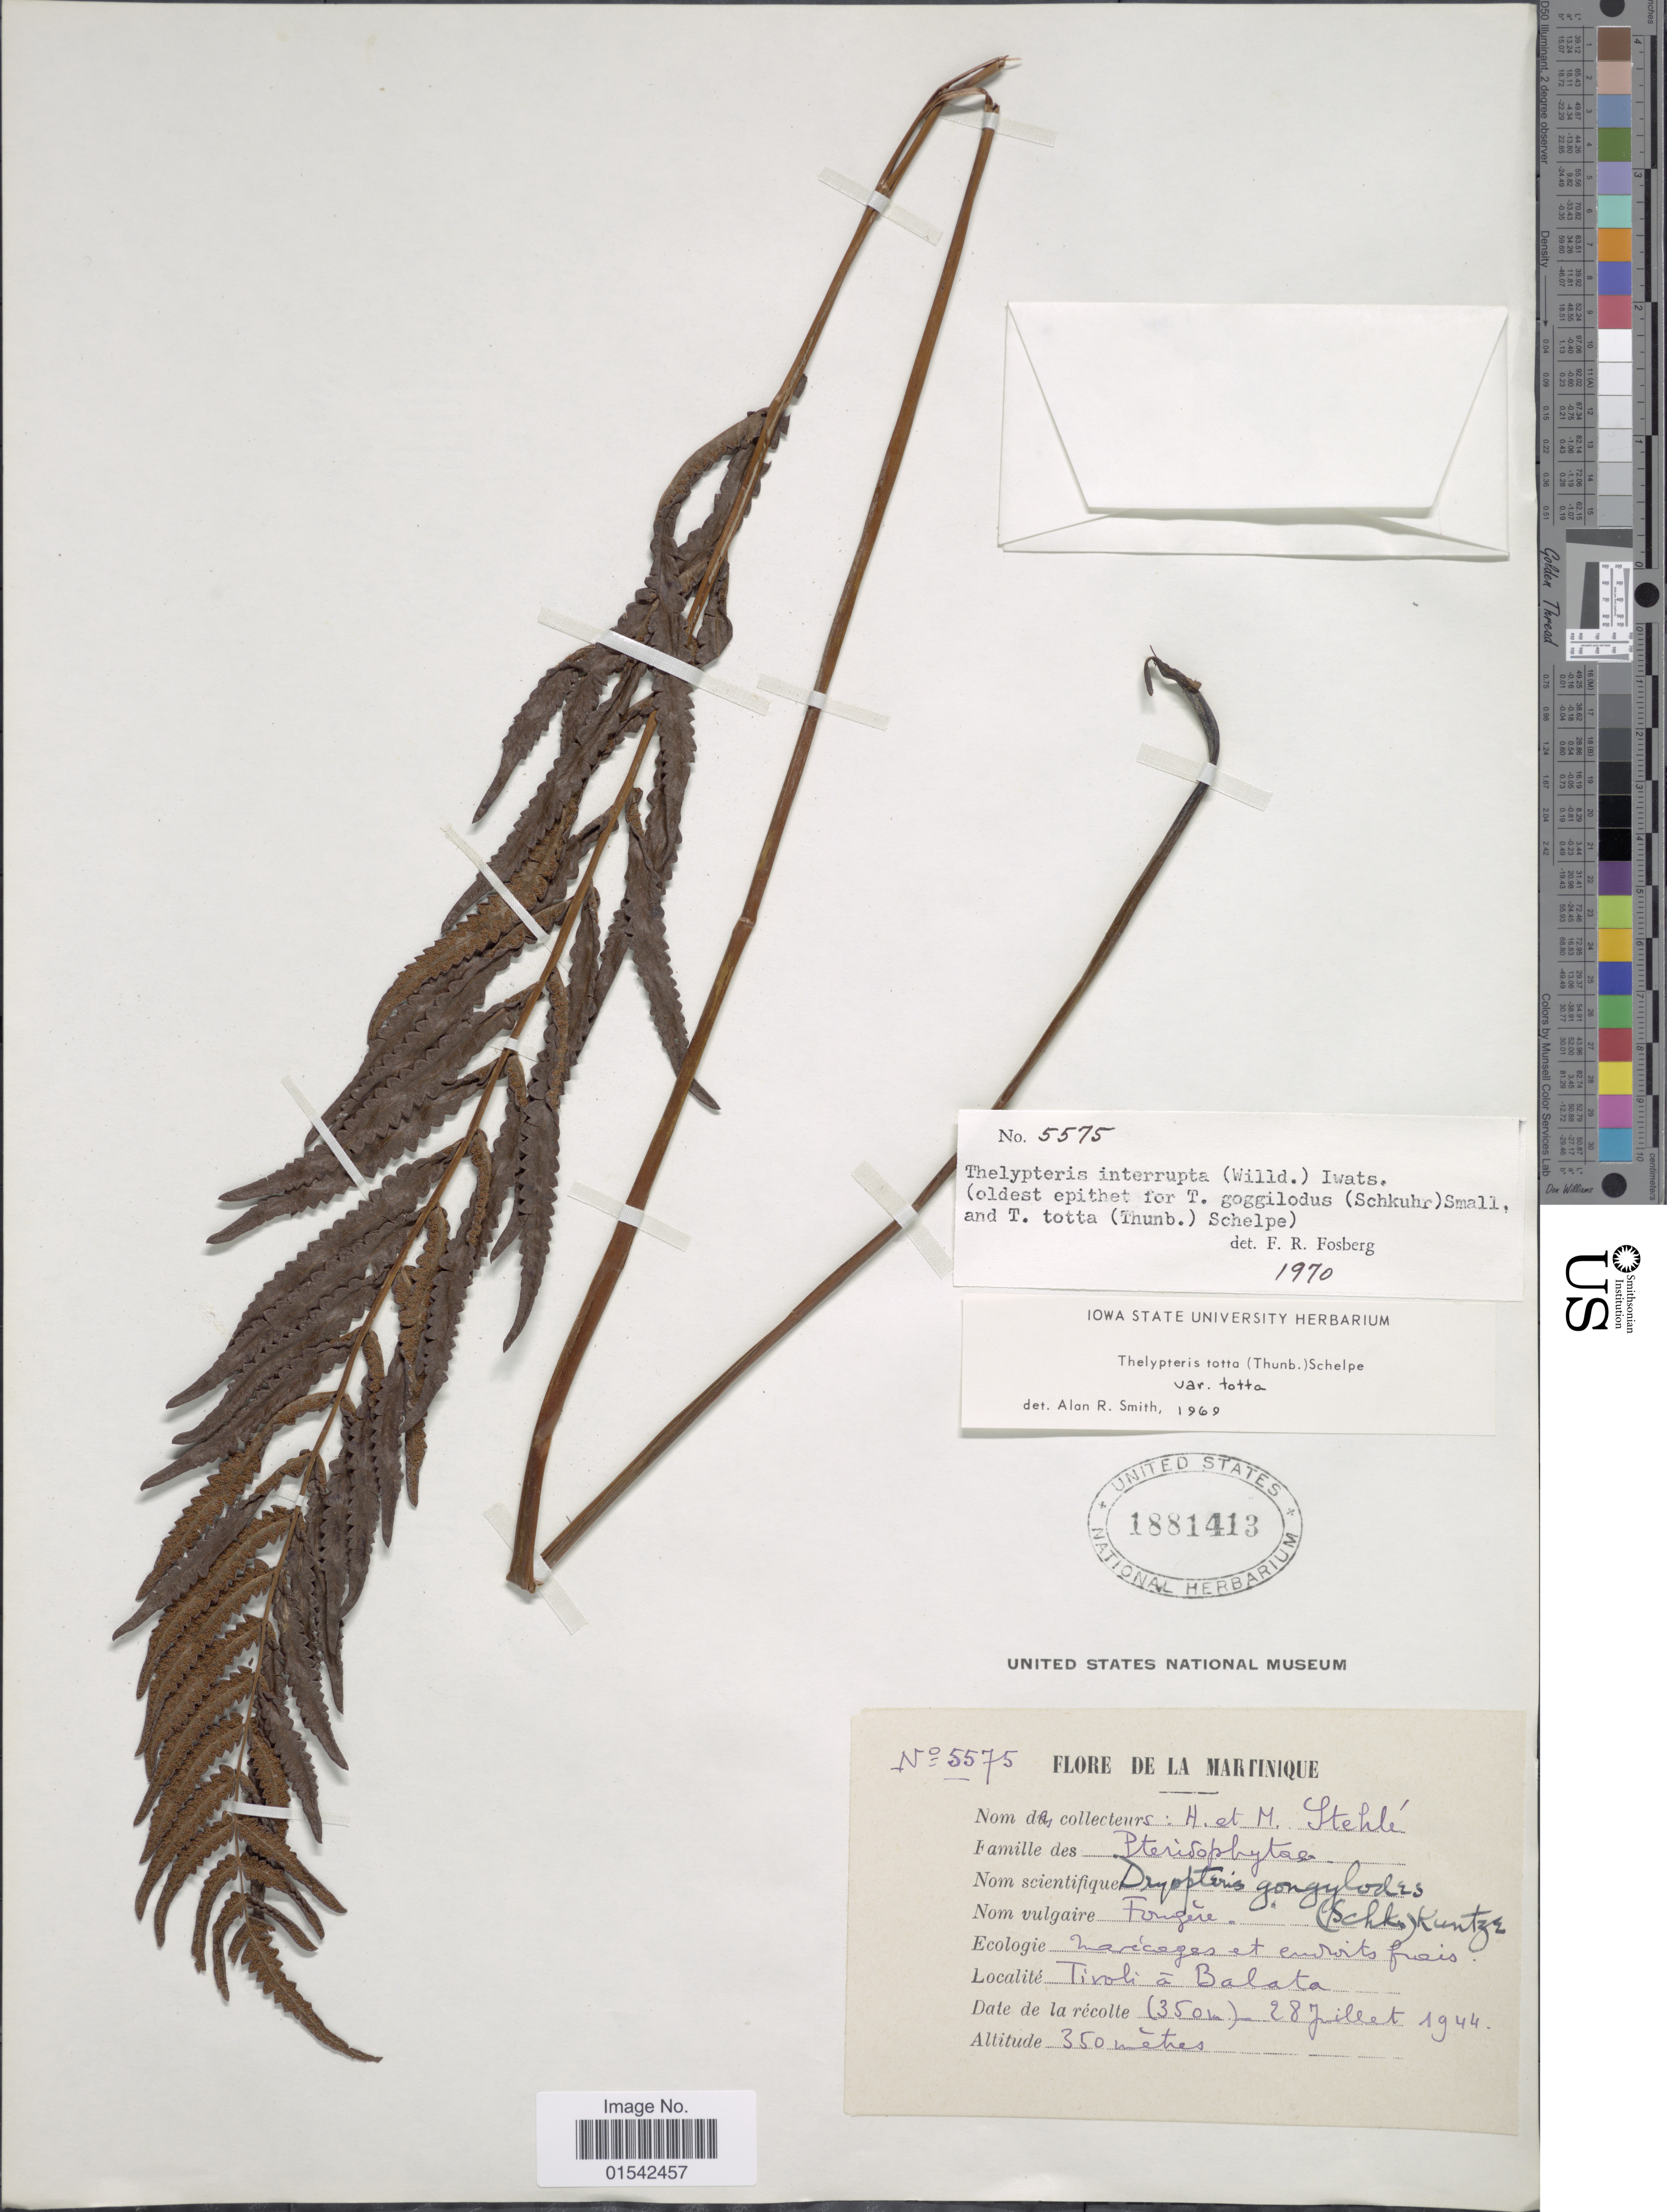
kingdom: Plantae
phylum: Tracheophyta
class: Polypodiopsida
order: Polypodiales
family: Thelypteridaceae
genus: Cyclosorus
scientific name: Cyclosorus interruptus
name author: (Willd.) H. Itô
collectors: H. Stehlé & M. Stehlé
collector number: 5575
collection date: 1944-07-28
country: Martinique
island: Martinique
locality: Marécages et endroits frais. Tivoli á Balata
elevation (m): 350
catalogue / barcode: US 1181413